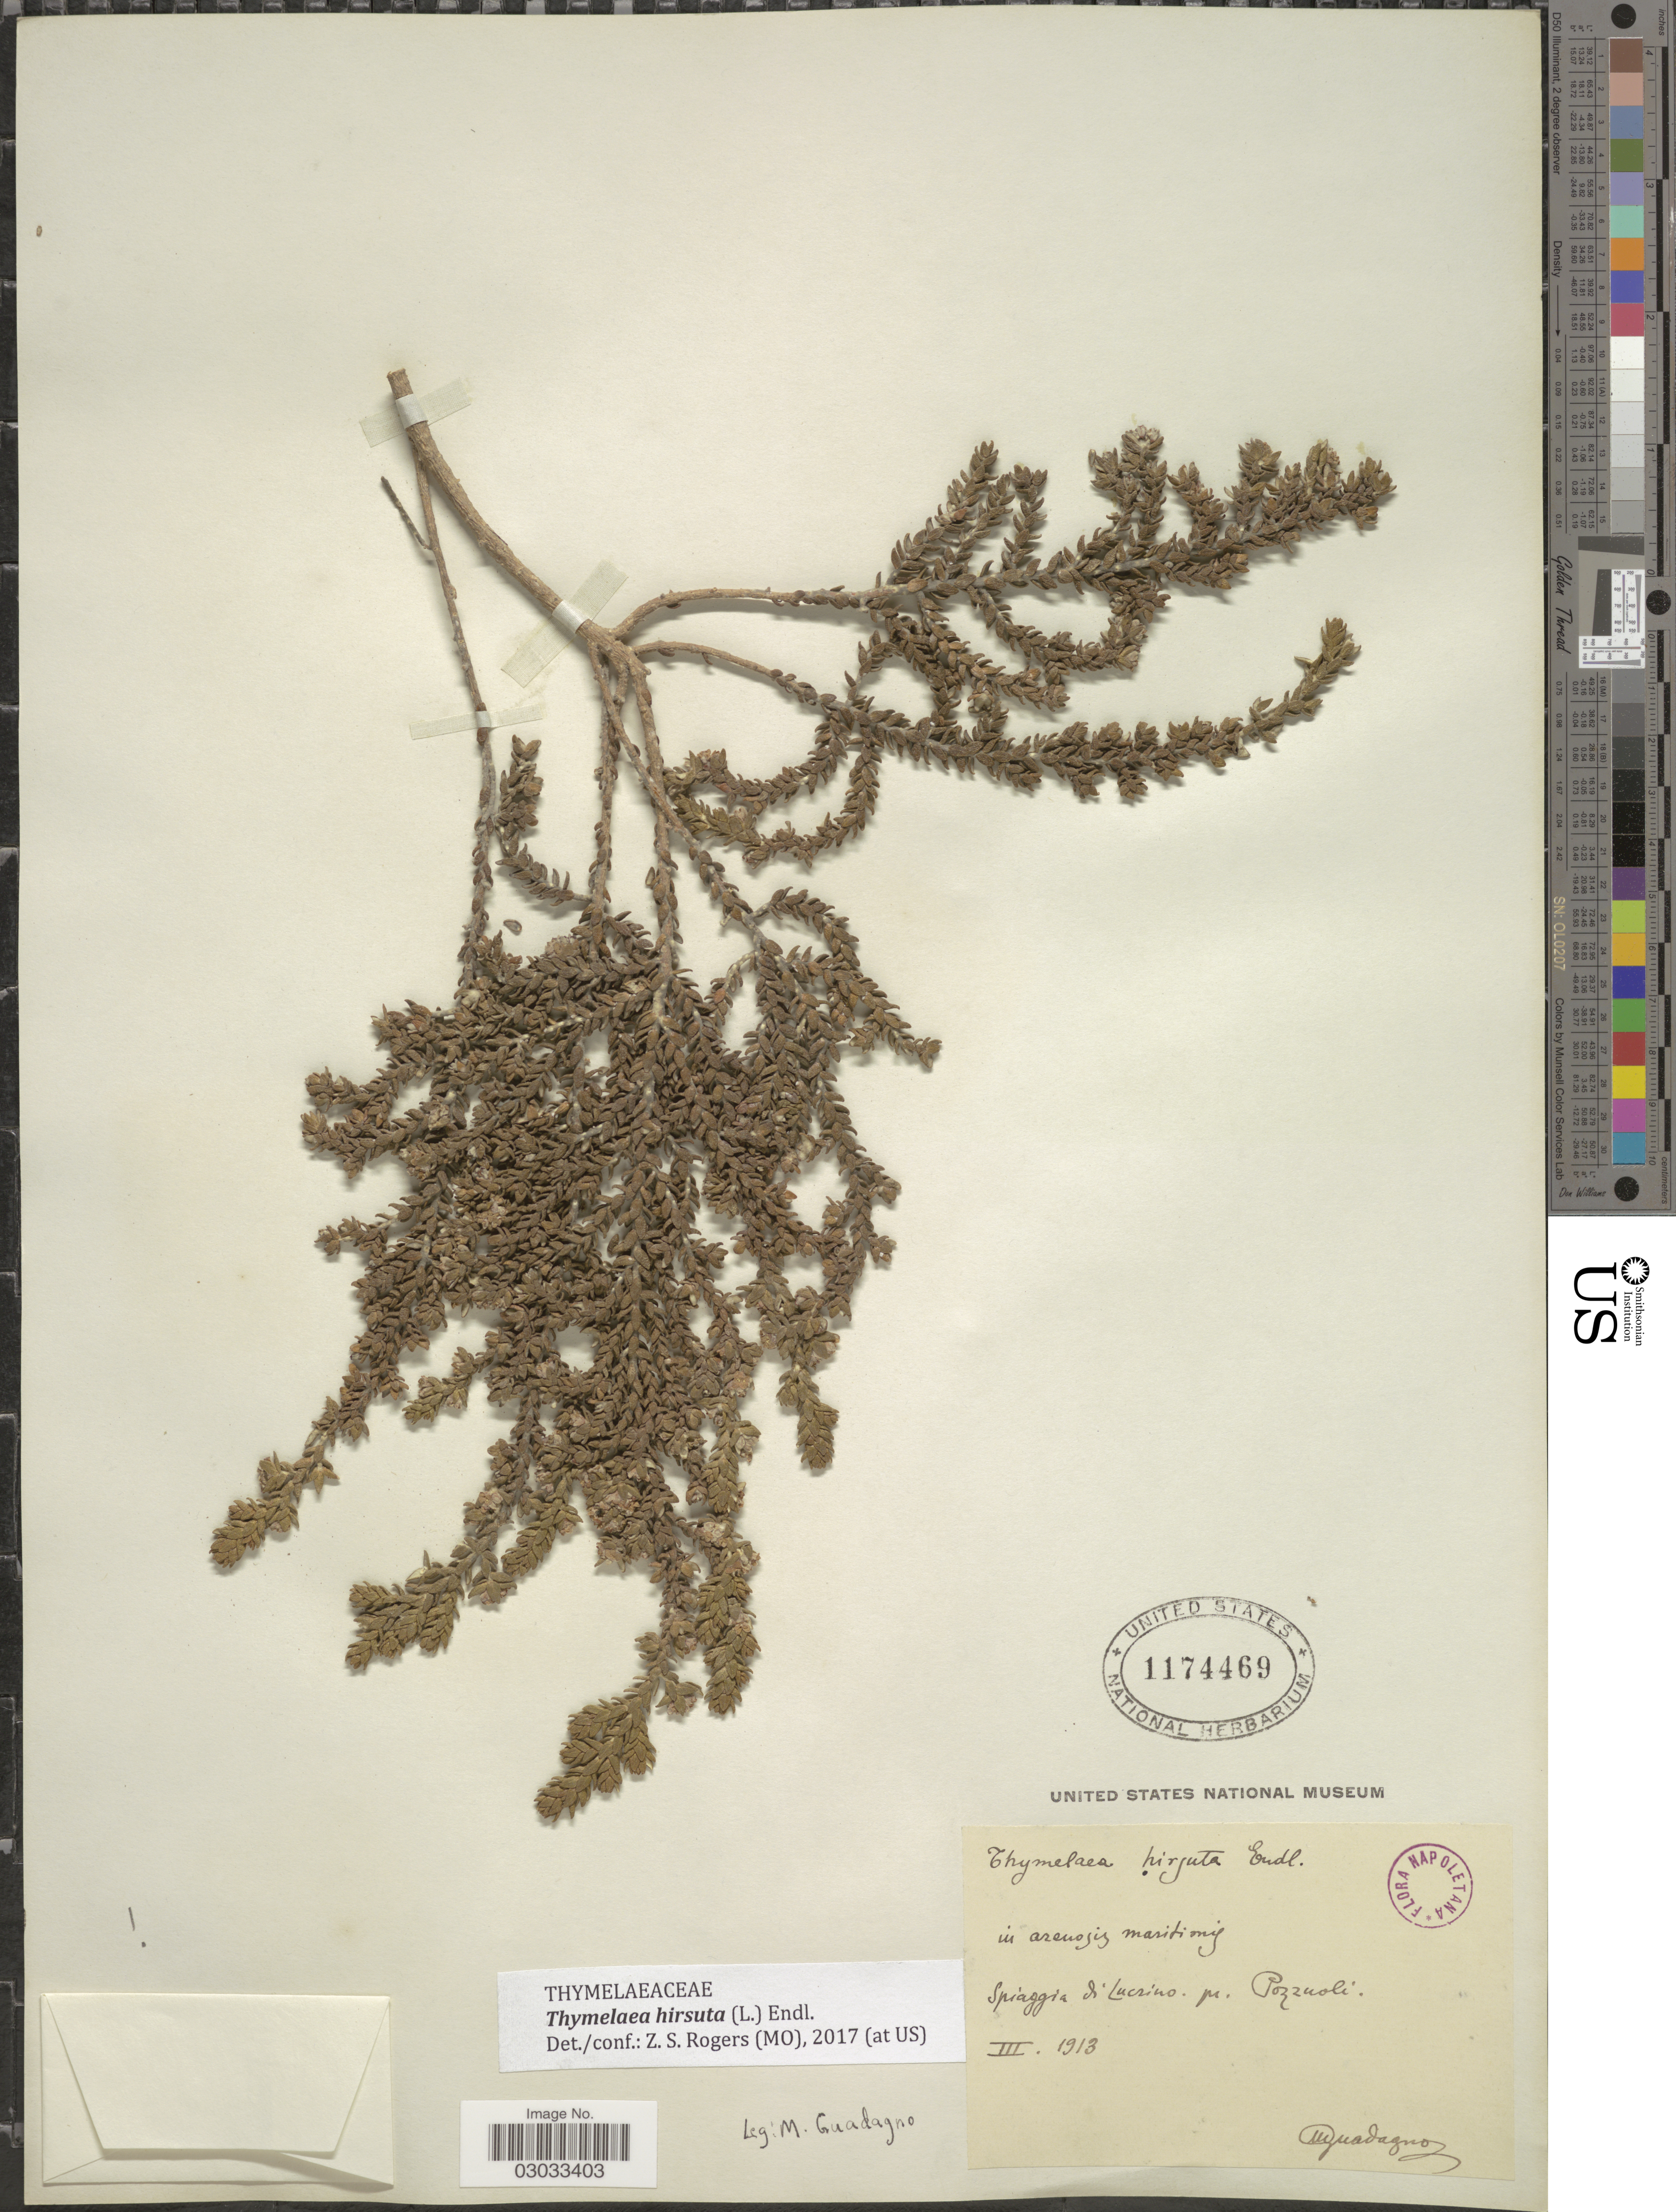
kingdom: Plantae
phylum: Tracheophyta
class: Magnoliopsida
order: Malvales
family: Thymelaeaceae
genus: Thymelaea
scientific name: Thymelaea hirsuta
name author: (L.) Endl.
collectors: M. Guadagno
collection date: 1913-03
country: Italy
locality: Spiaggia d'Lucrino. pr. Pozzuoli.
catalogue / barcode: US 1174469